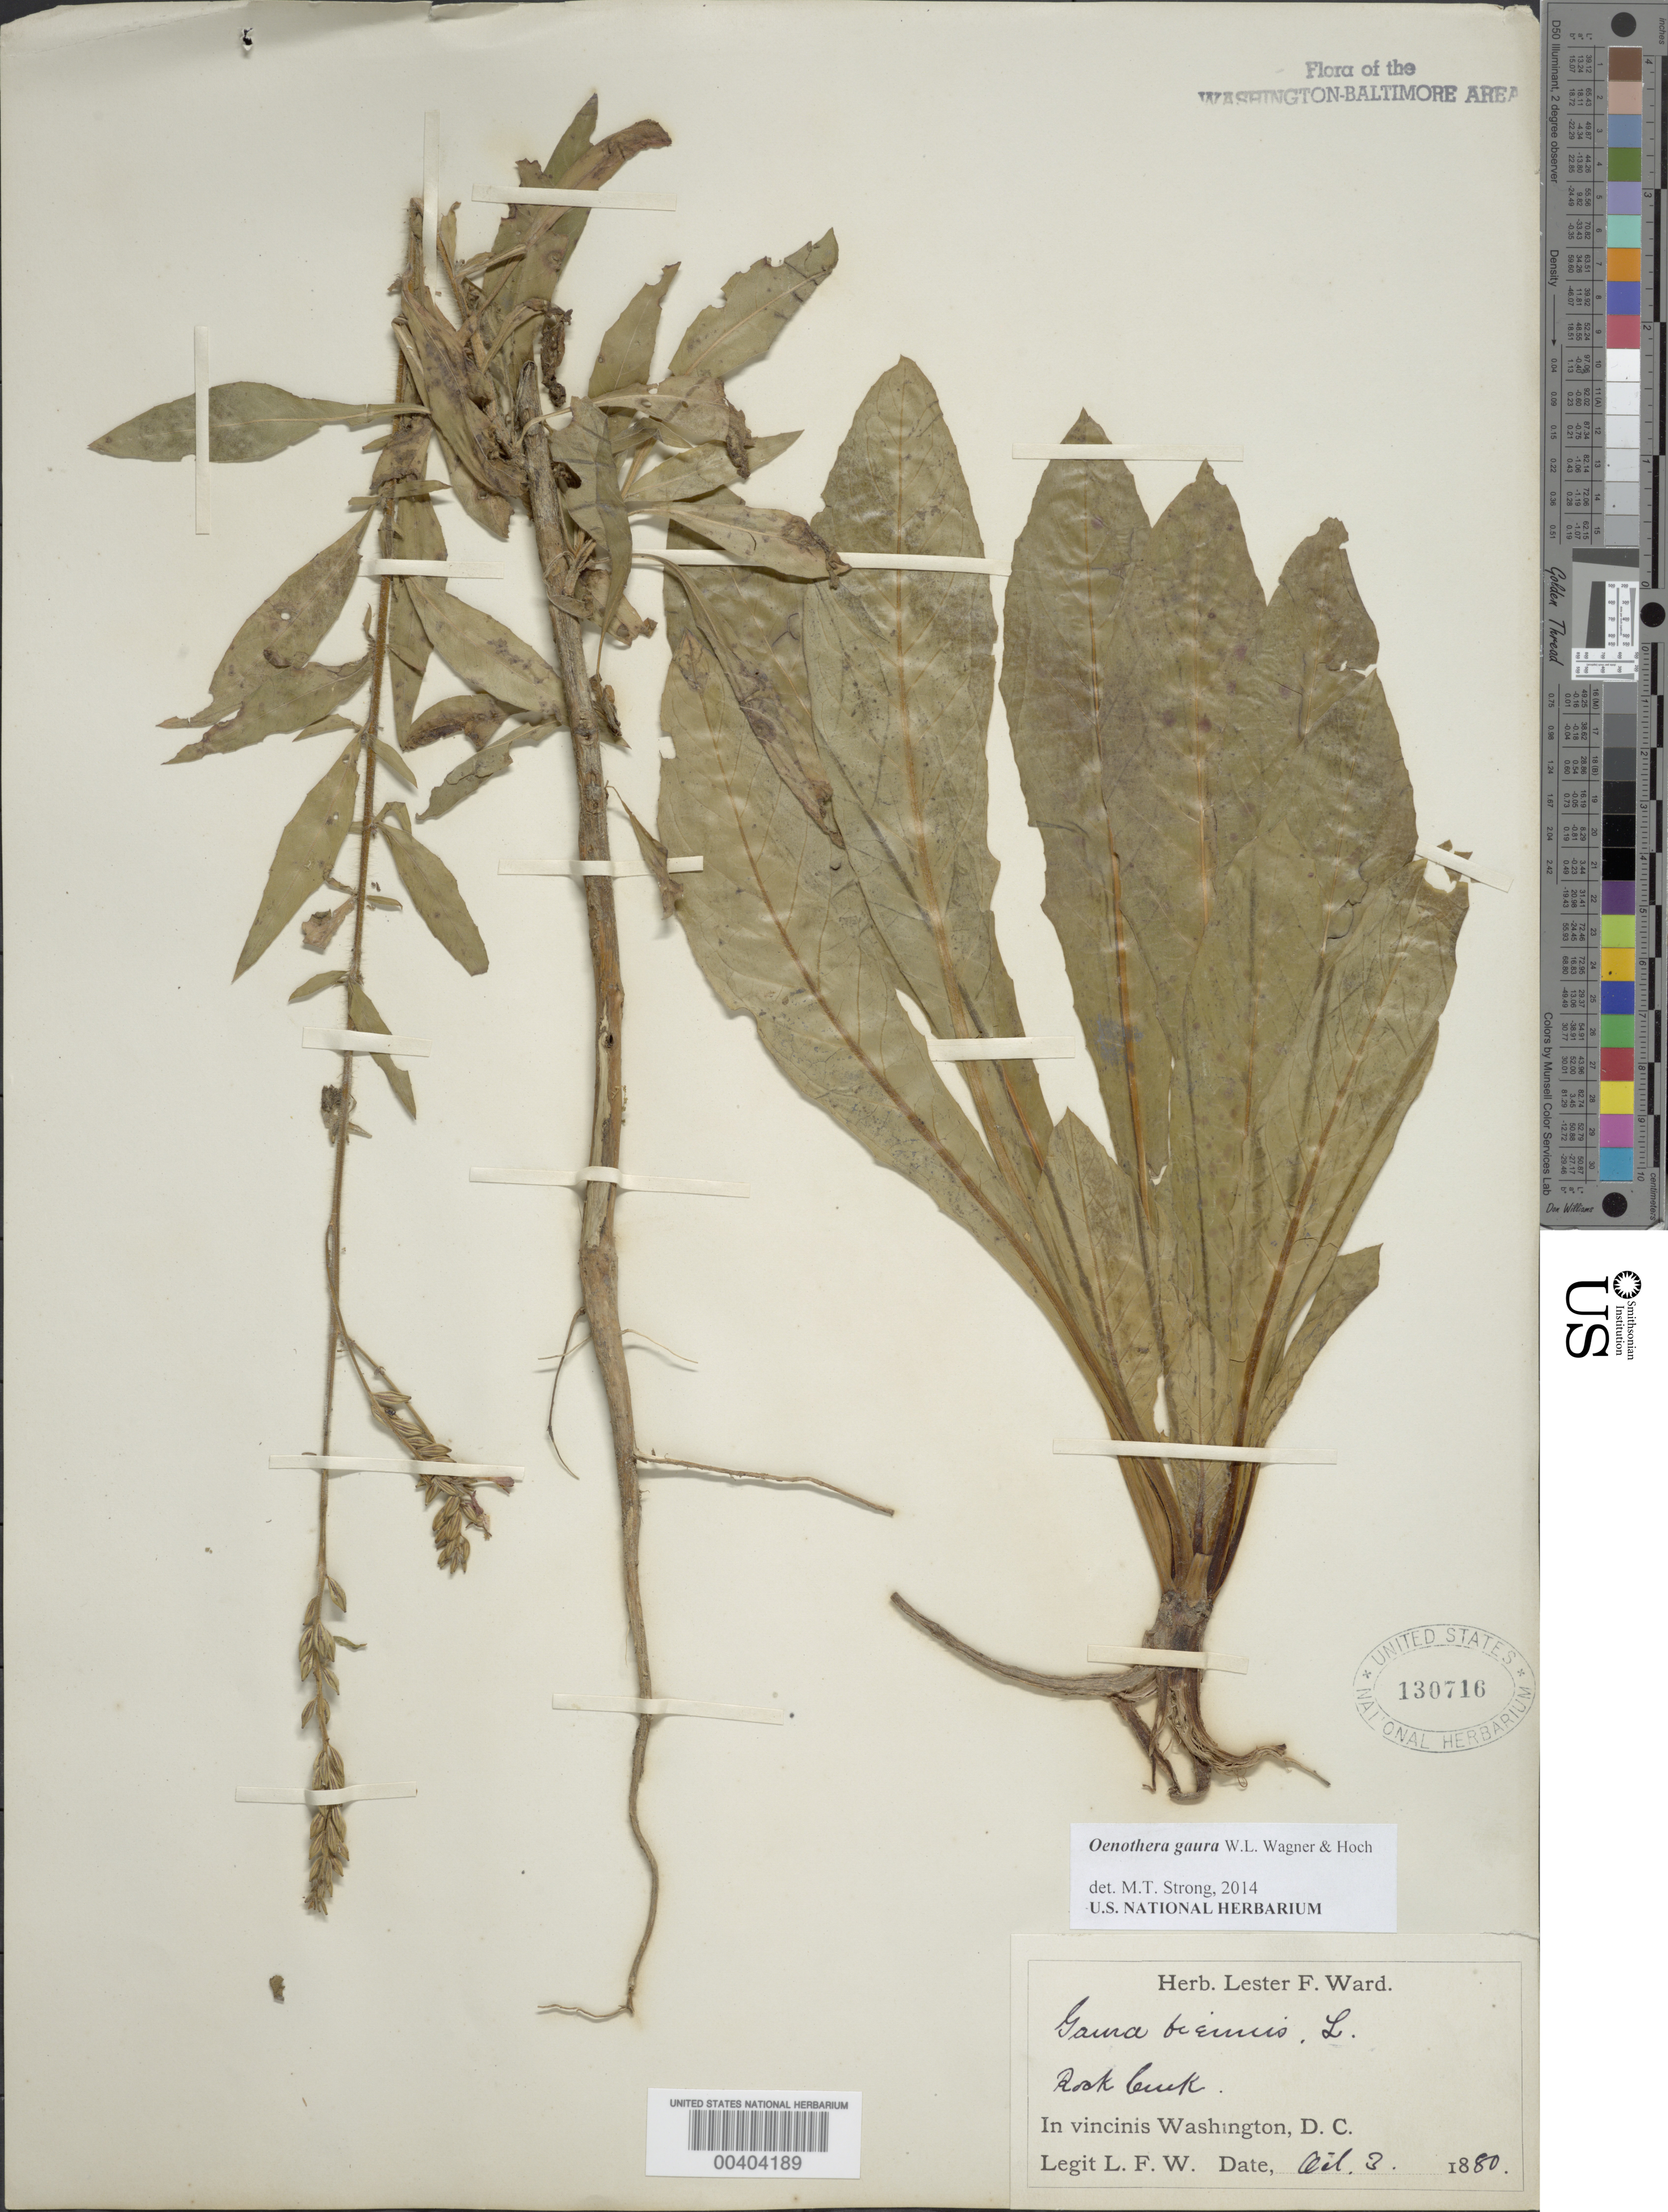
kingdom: Plantae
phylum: Tracheophyta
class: Magnoliopsida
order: Myrtales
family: Onagraceae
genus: Oenothera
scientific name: Oenothera gaura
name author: W.L. Wagner & Hoch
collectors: L. F. Ward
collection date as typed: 03 Oct 1880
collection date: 1880-10-03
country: United States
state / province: District of Columbia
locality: Rock Creek Rock Creek Park and Vicinity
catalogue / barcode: US 130716